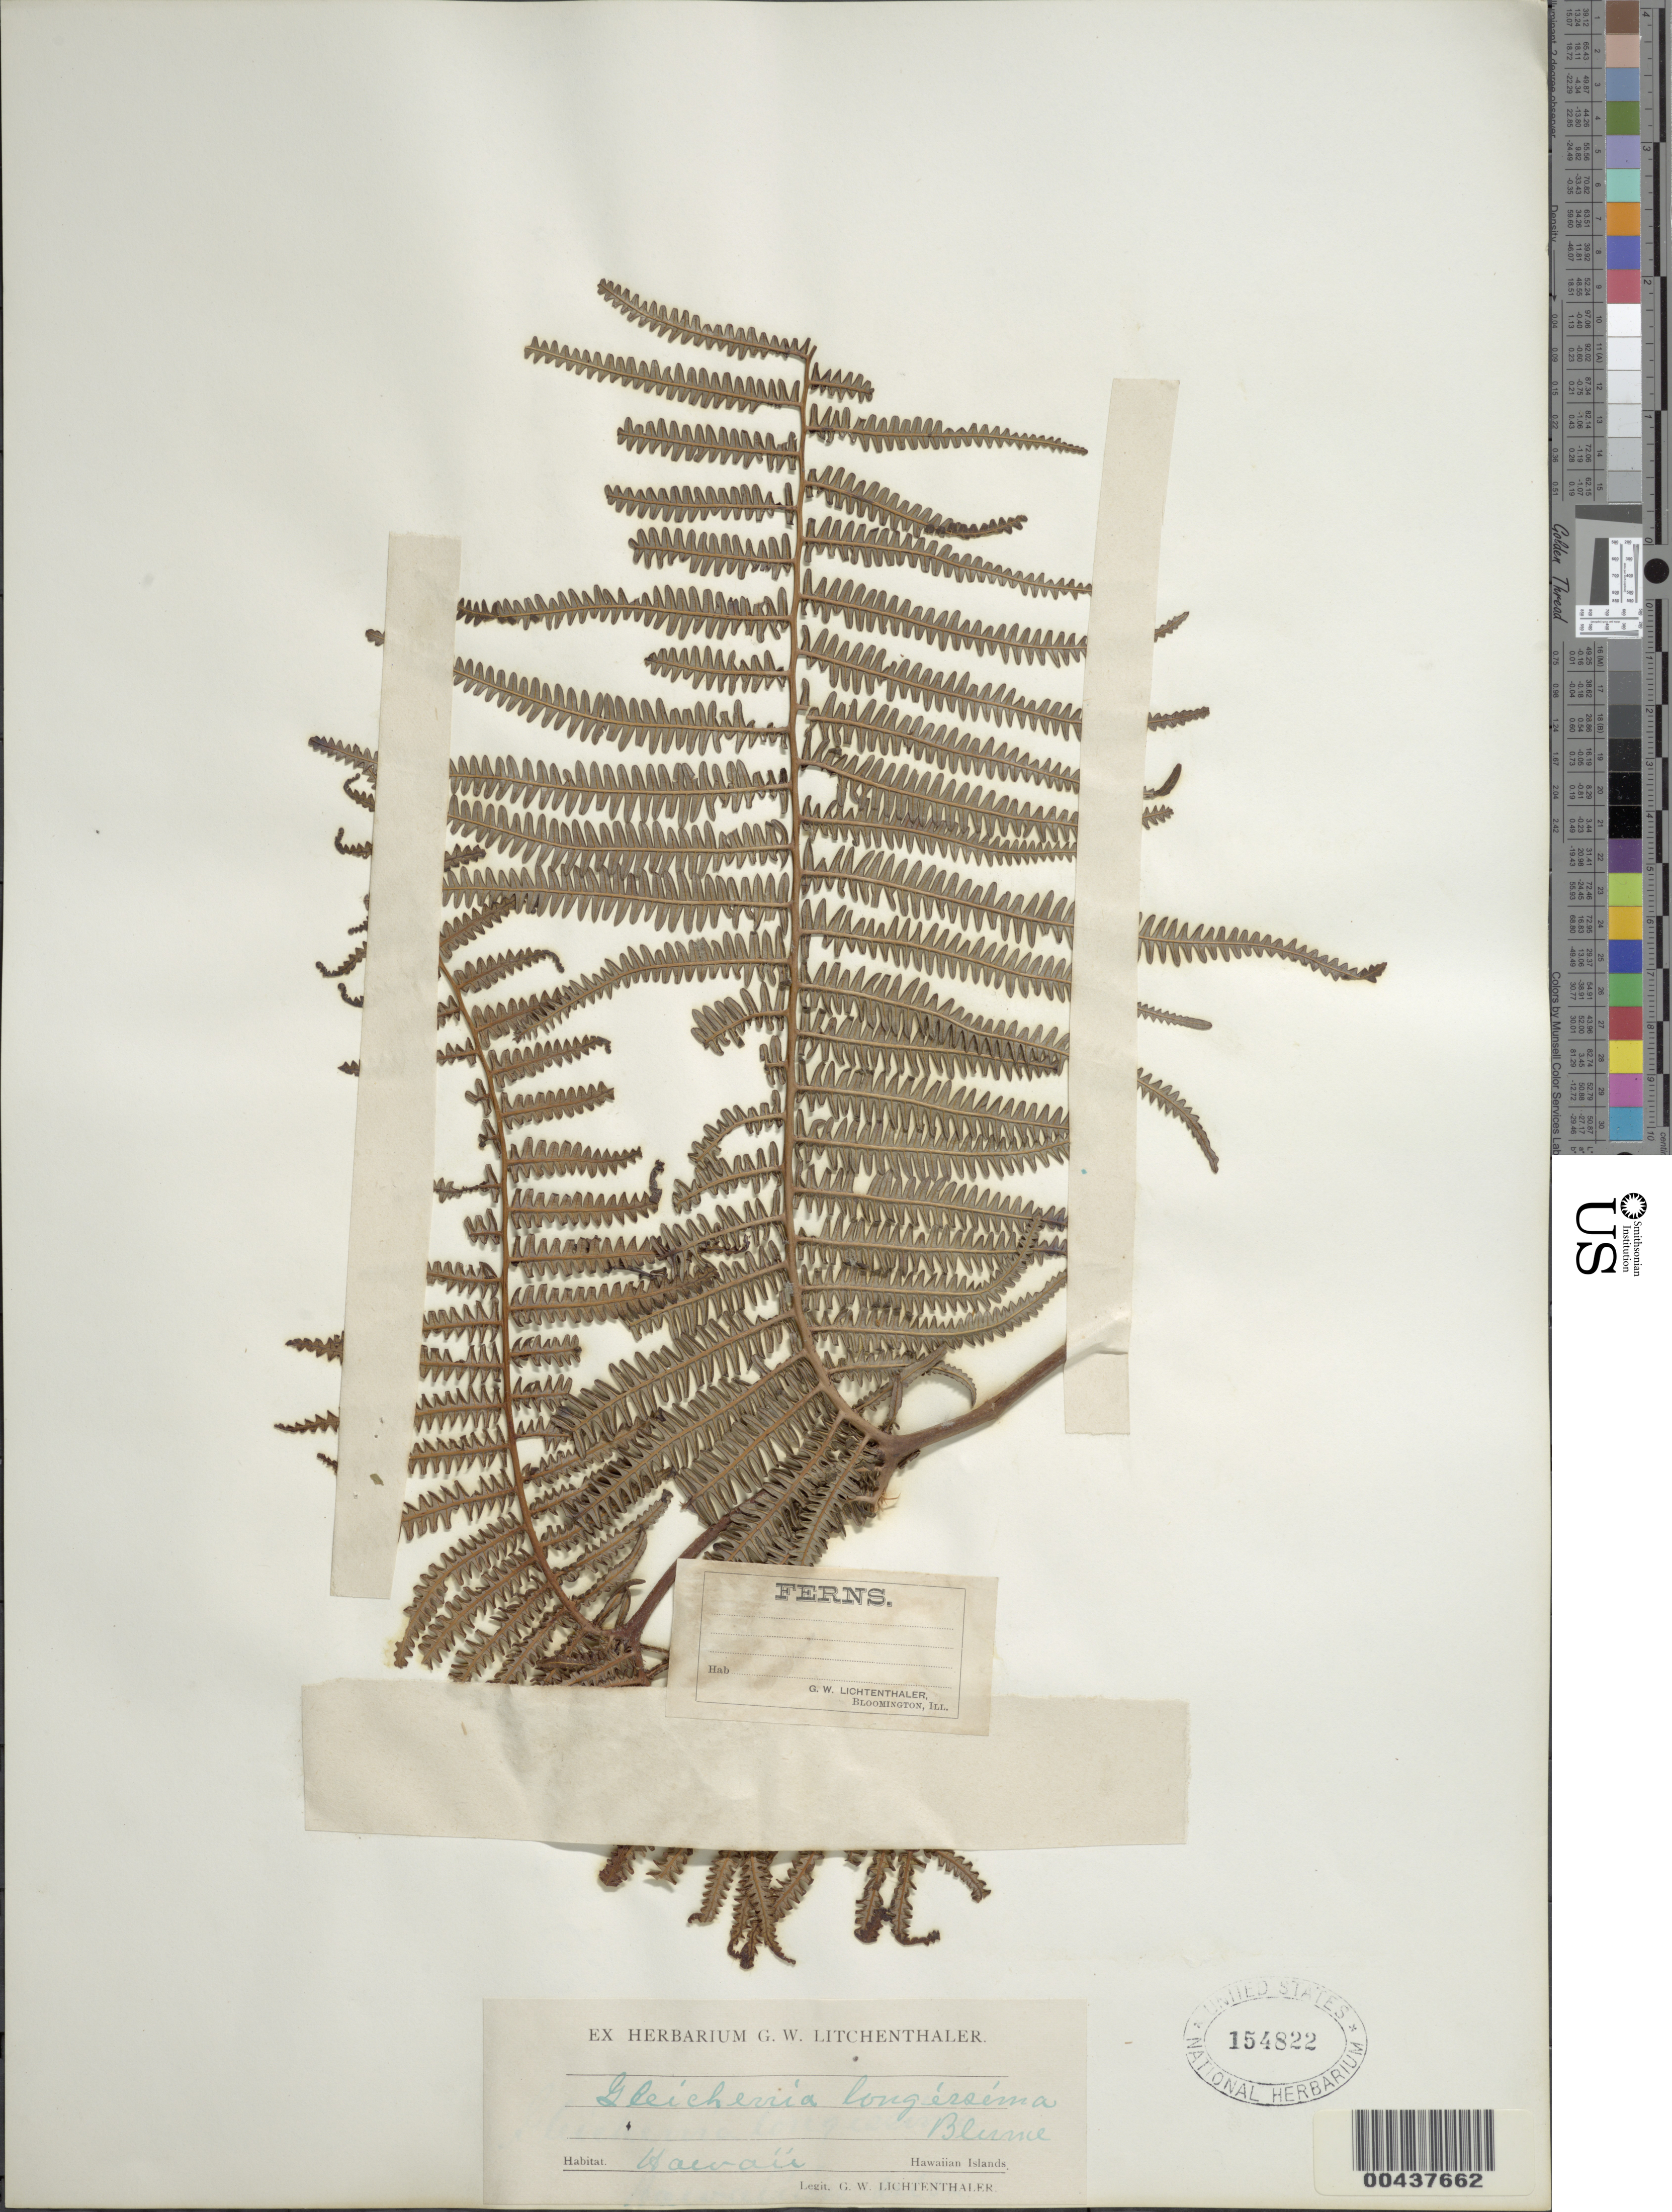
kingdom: Plantae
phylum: Tracheophyta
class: Polypodiopsida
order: Gleicheniales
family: Gleicheniaceae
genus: Diplopterygium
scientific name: Diplopterygium glaucum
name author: (Thunb. ex Houtt.) Nakai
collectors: G. Lichtenthaler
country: United States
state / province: Hawaii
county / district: Hawaii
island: Hawaii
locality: Hawaii, Hawaiian Islands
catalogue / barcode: US 154822